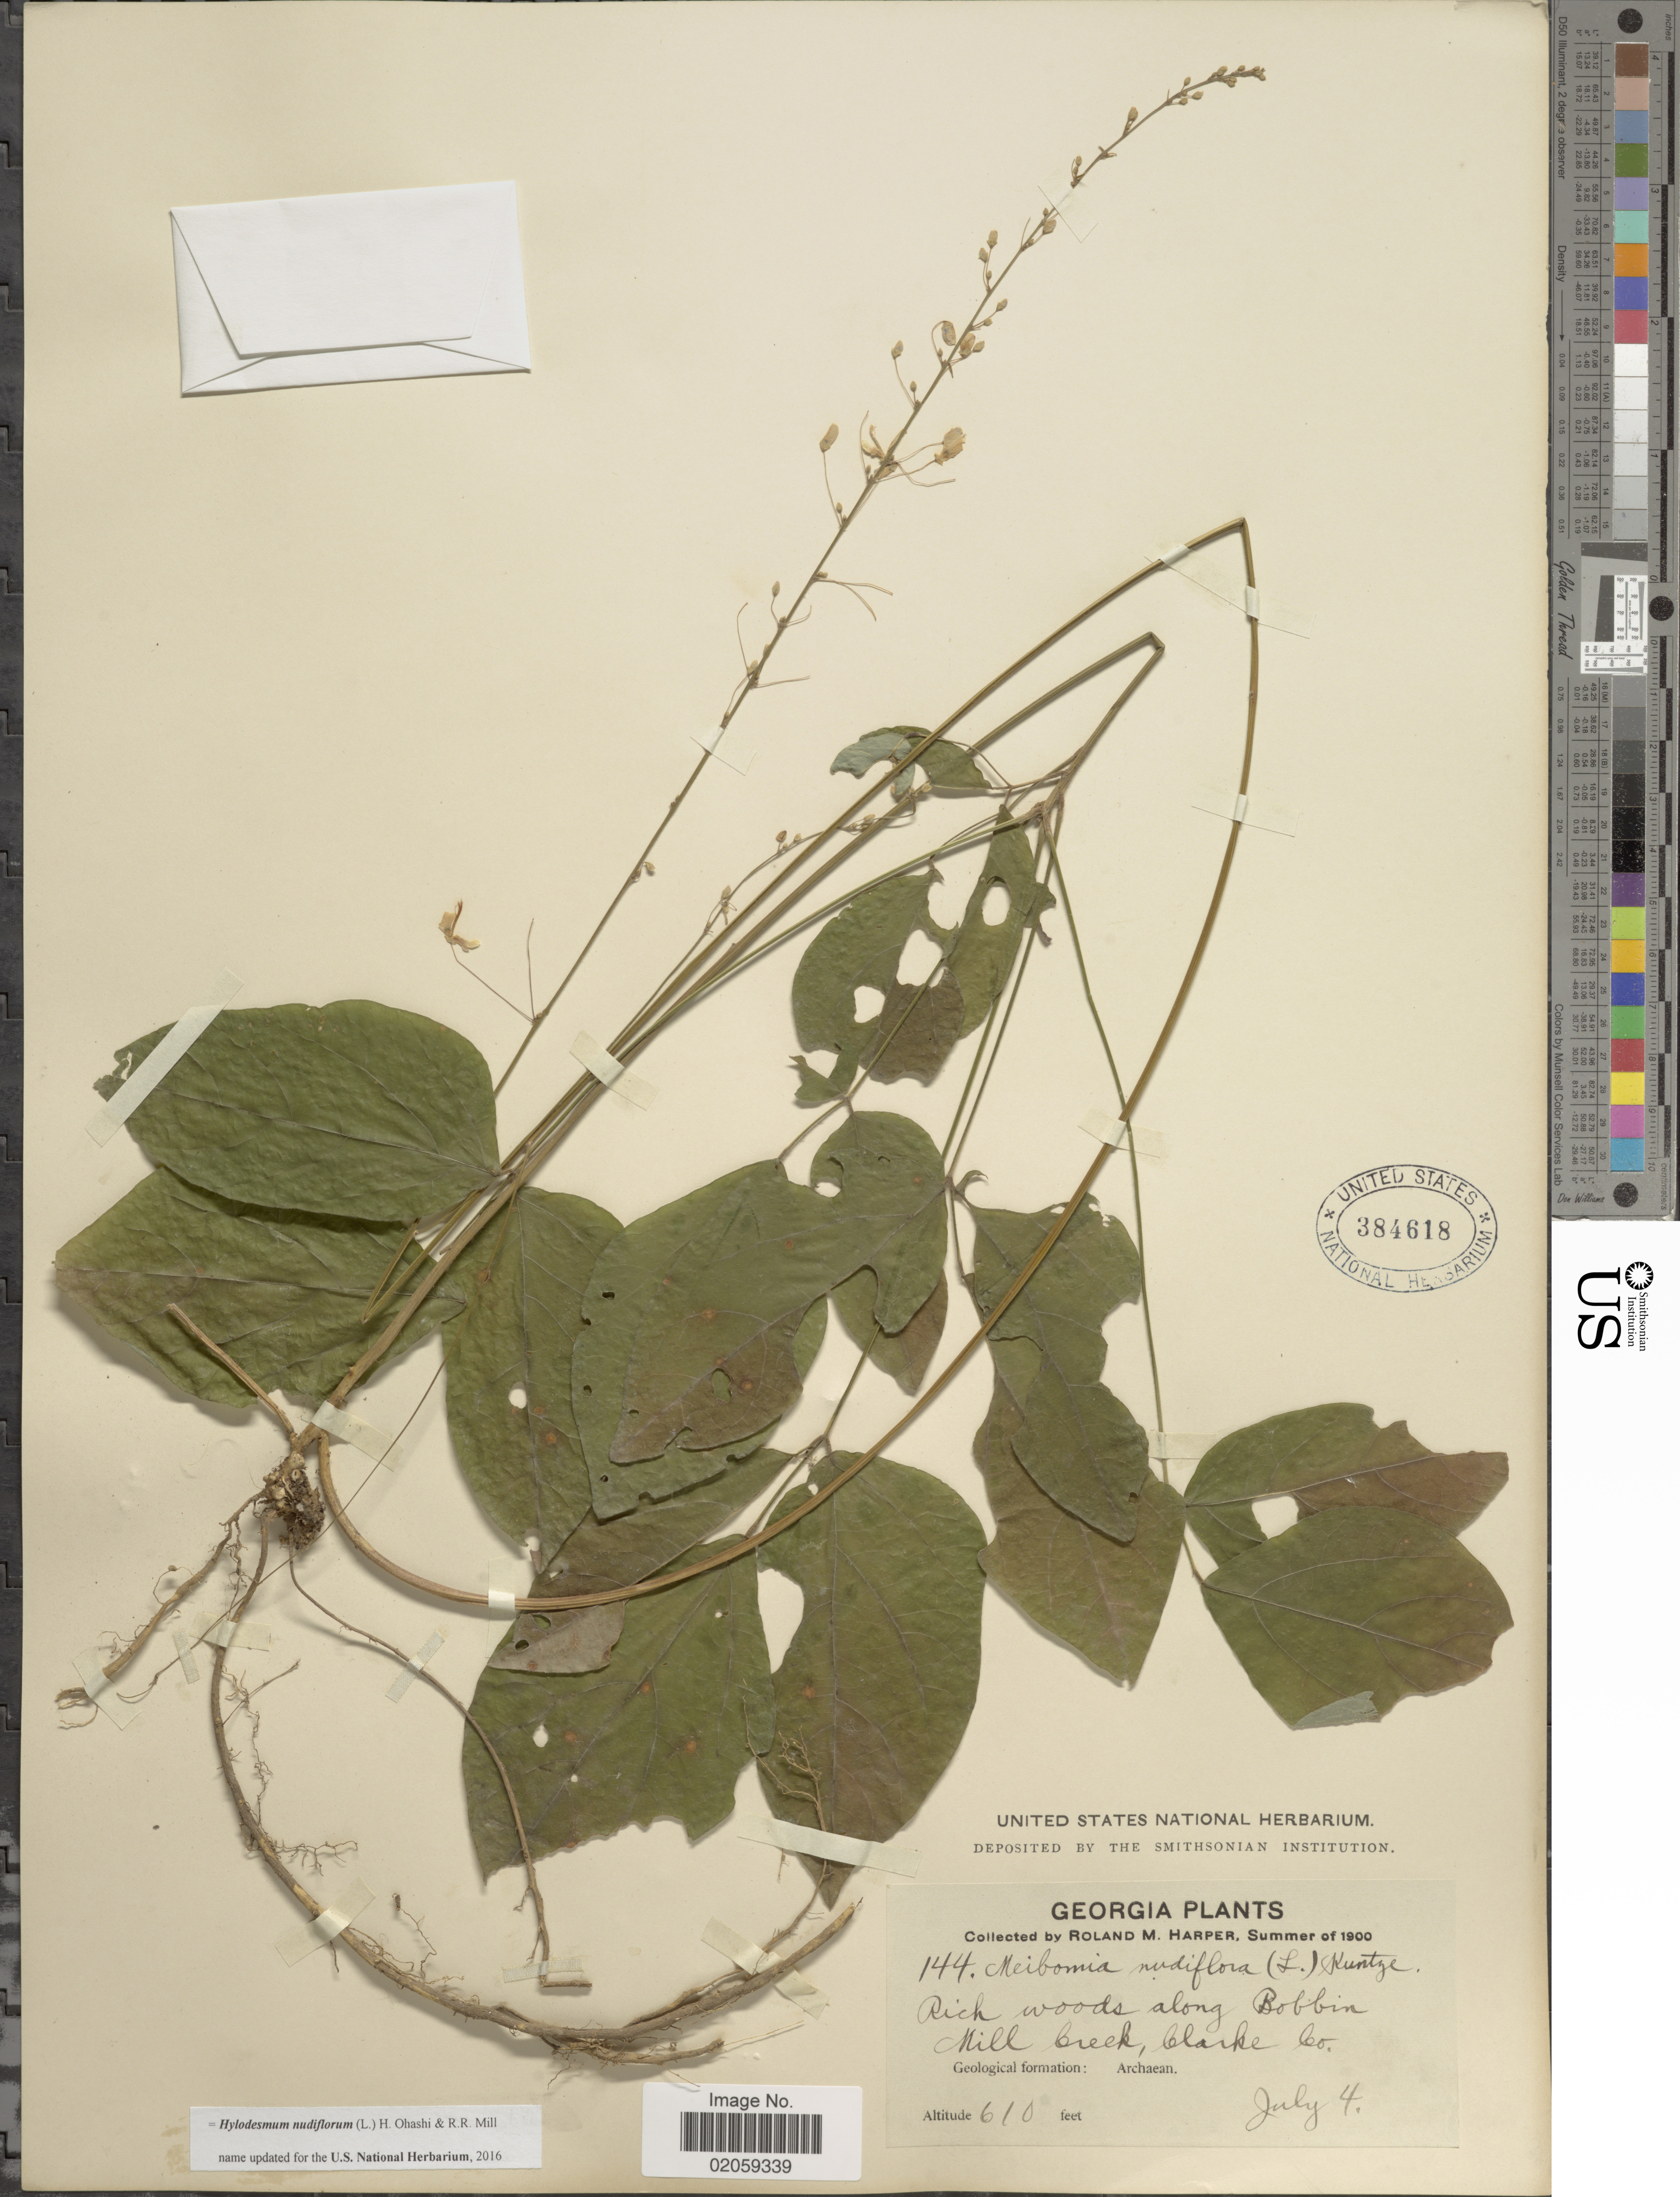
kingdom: Plantae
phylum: Tracheophyta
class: Magnoliopsida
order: Fabales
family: Fabaceae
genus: Hylodesmum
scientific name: Hylodesmum nudiflorum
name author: (L.) H. Ohashi & R.R. Mill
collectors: R. M. Harper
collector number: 14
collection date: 1900-07-04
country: United States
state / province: Georgia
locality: Along Bobbin, Mill Creek, Clarke Co.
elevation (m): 186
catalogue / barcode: US 384618